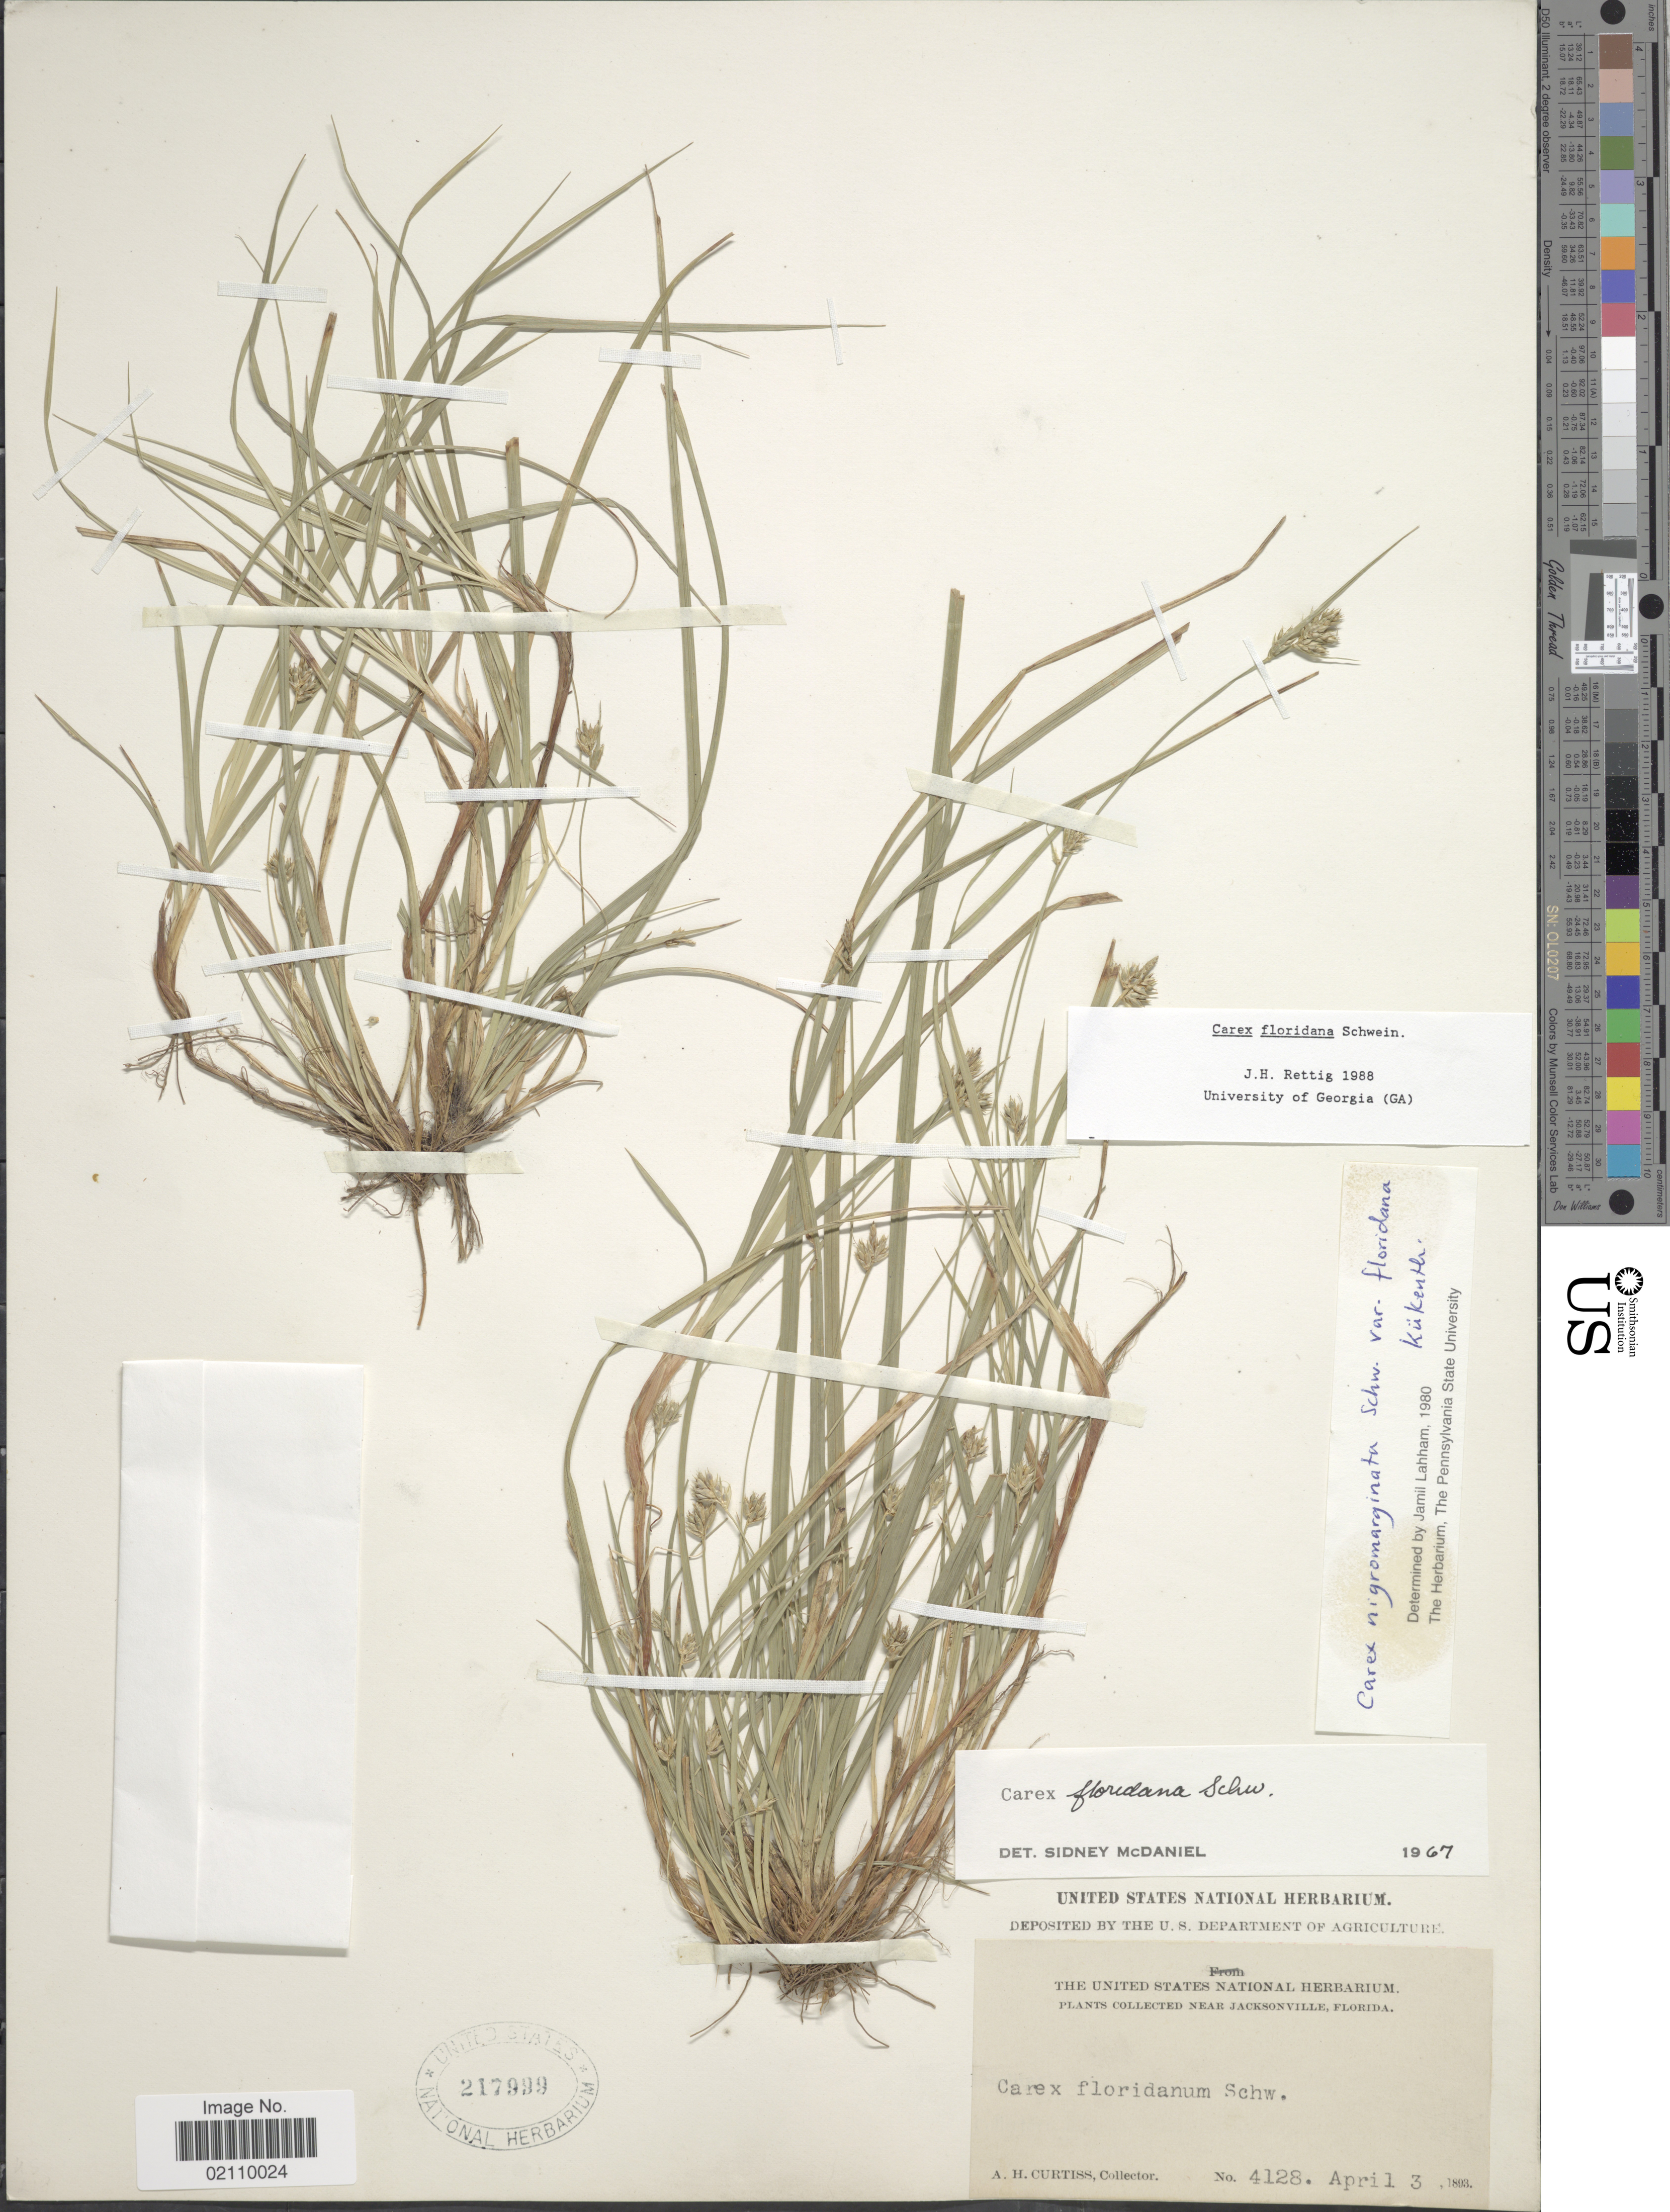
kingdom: Plantae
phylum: Tracheophyta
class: Liliopsida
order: Poales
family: Cyperaceae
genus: Carex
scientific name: Carex floridana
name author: Schwein.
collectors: A. H. Curtiss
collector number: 4128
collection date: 1893-04-03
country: United States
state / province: Florida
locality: Near Jacksonville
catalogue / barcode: US 217999